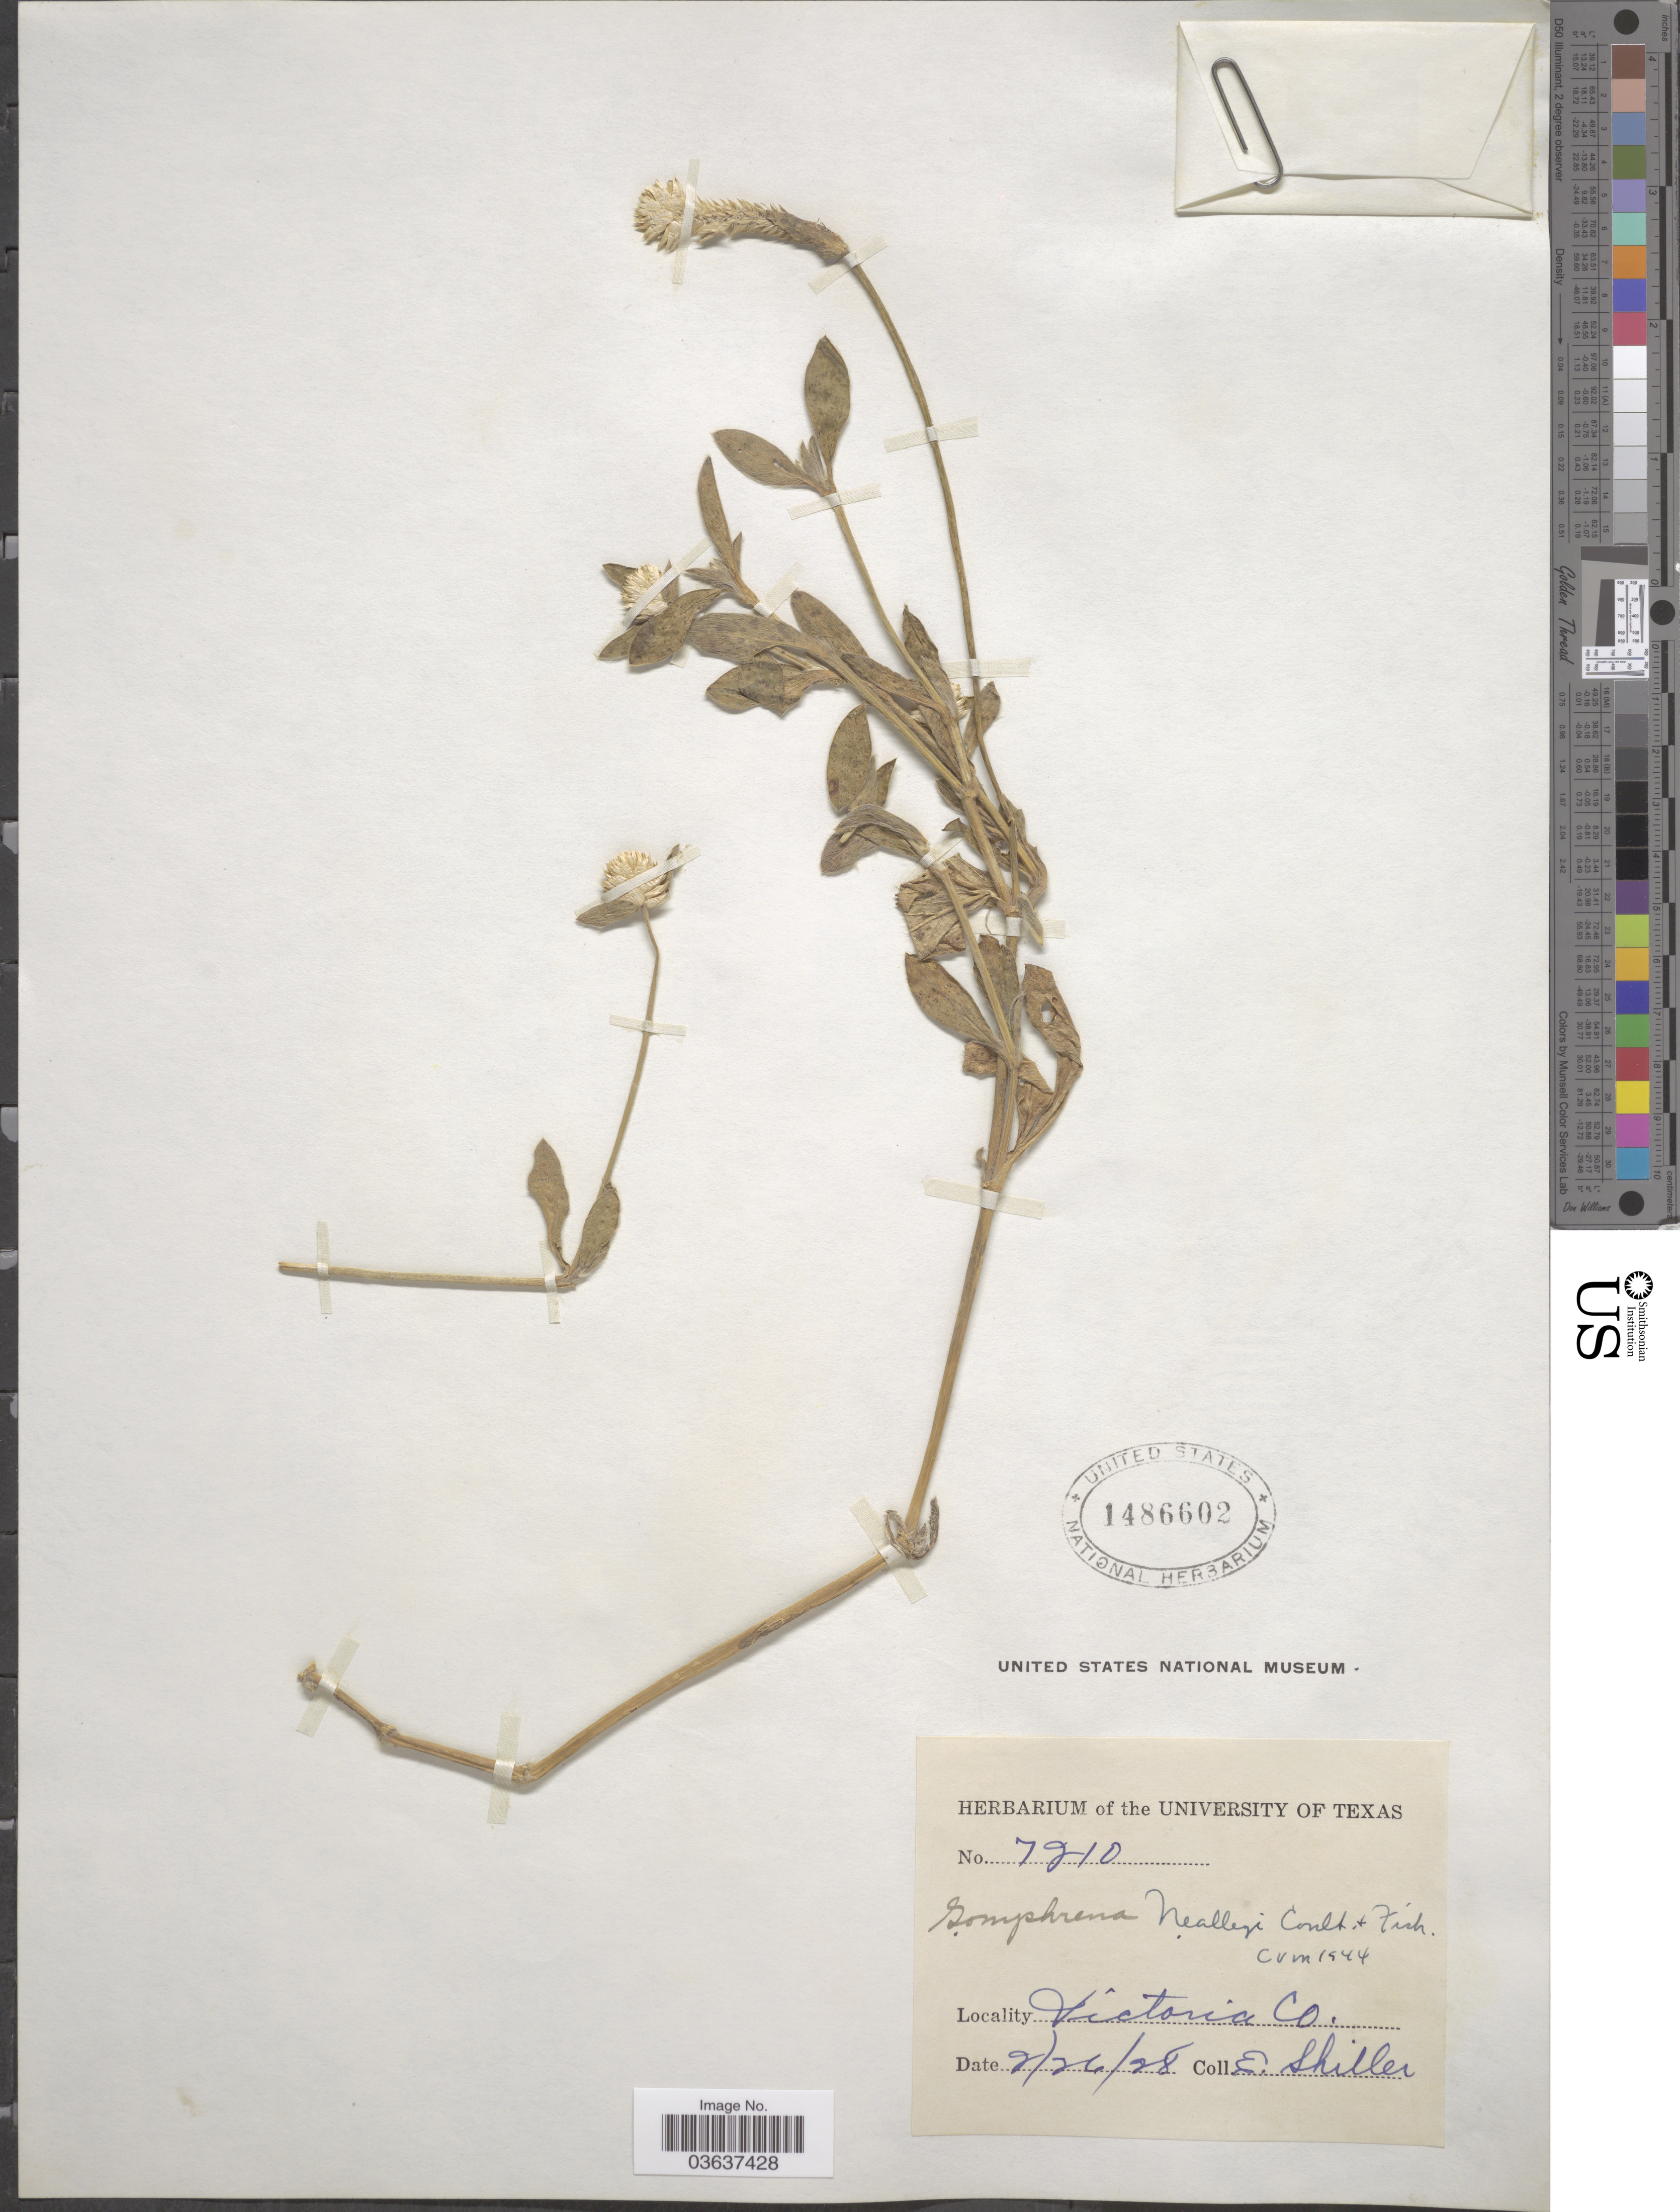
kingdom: Plantae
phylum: Tracheophyta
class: Magnoliopsida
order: Caryophyllales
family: Amaranthaceae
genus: Gomphrena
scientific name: Gomphrena nealleyi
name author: J.M. Coult. & Fisher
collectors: E. Shiller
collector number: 7210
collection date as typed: Transcribed d/m/y: 26/2/28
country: United States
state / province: Texas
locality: Victoria Co.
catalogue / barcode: US 1486602